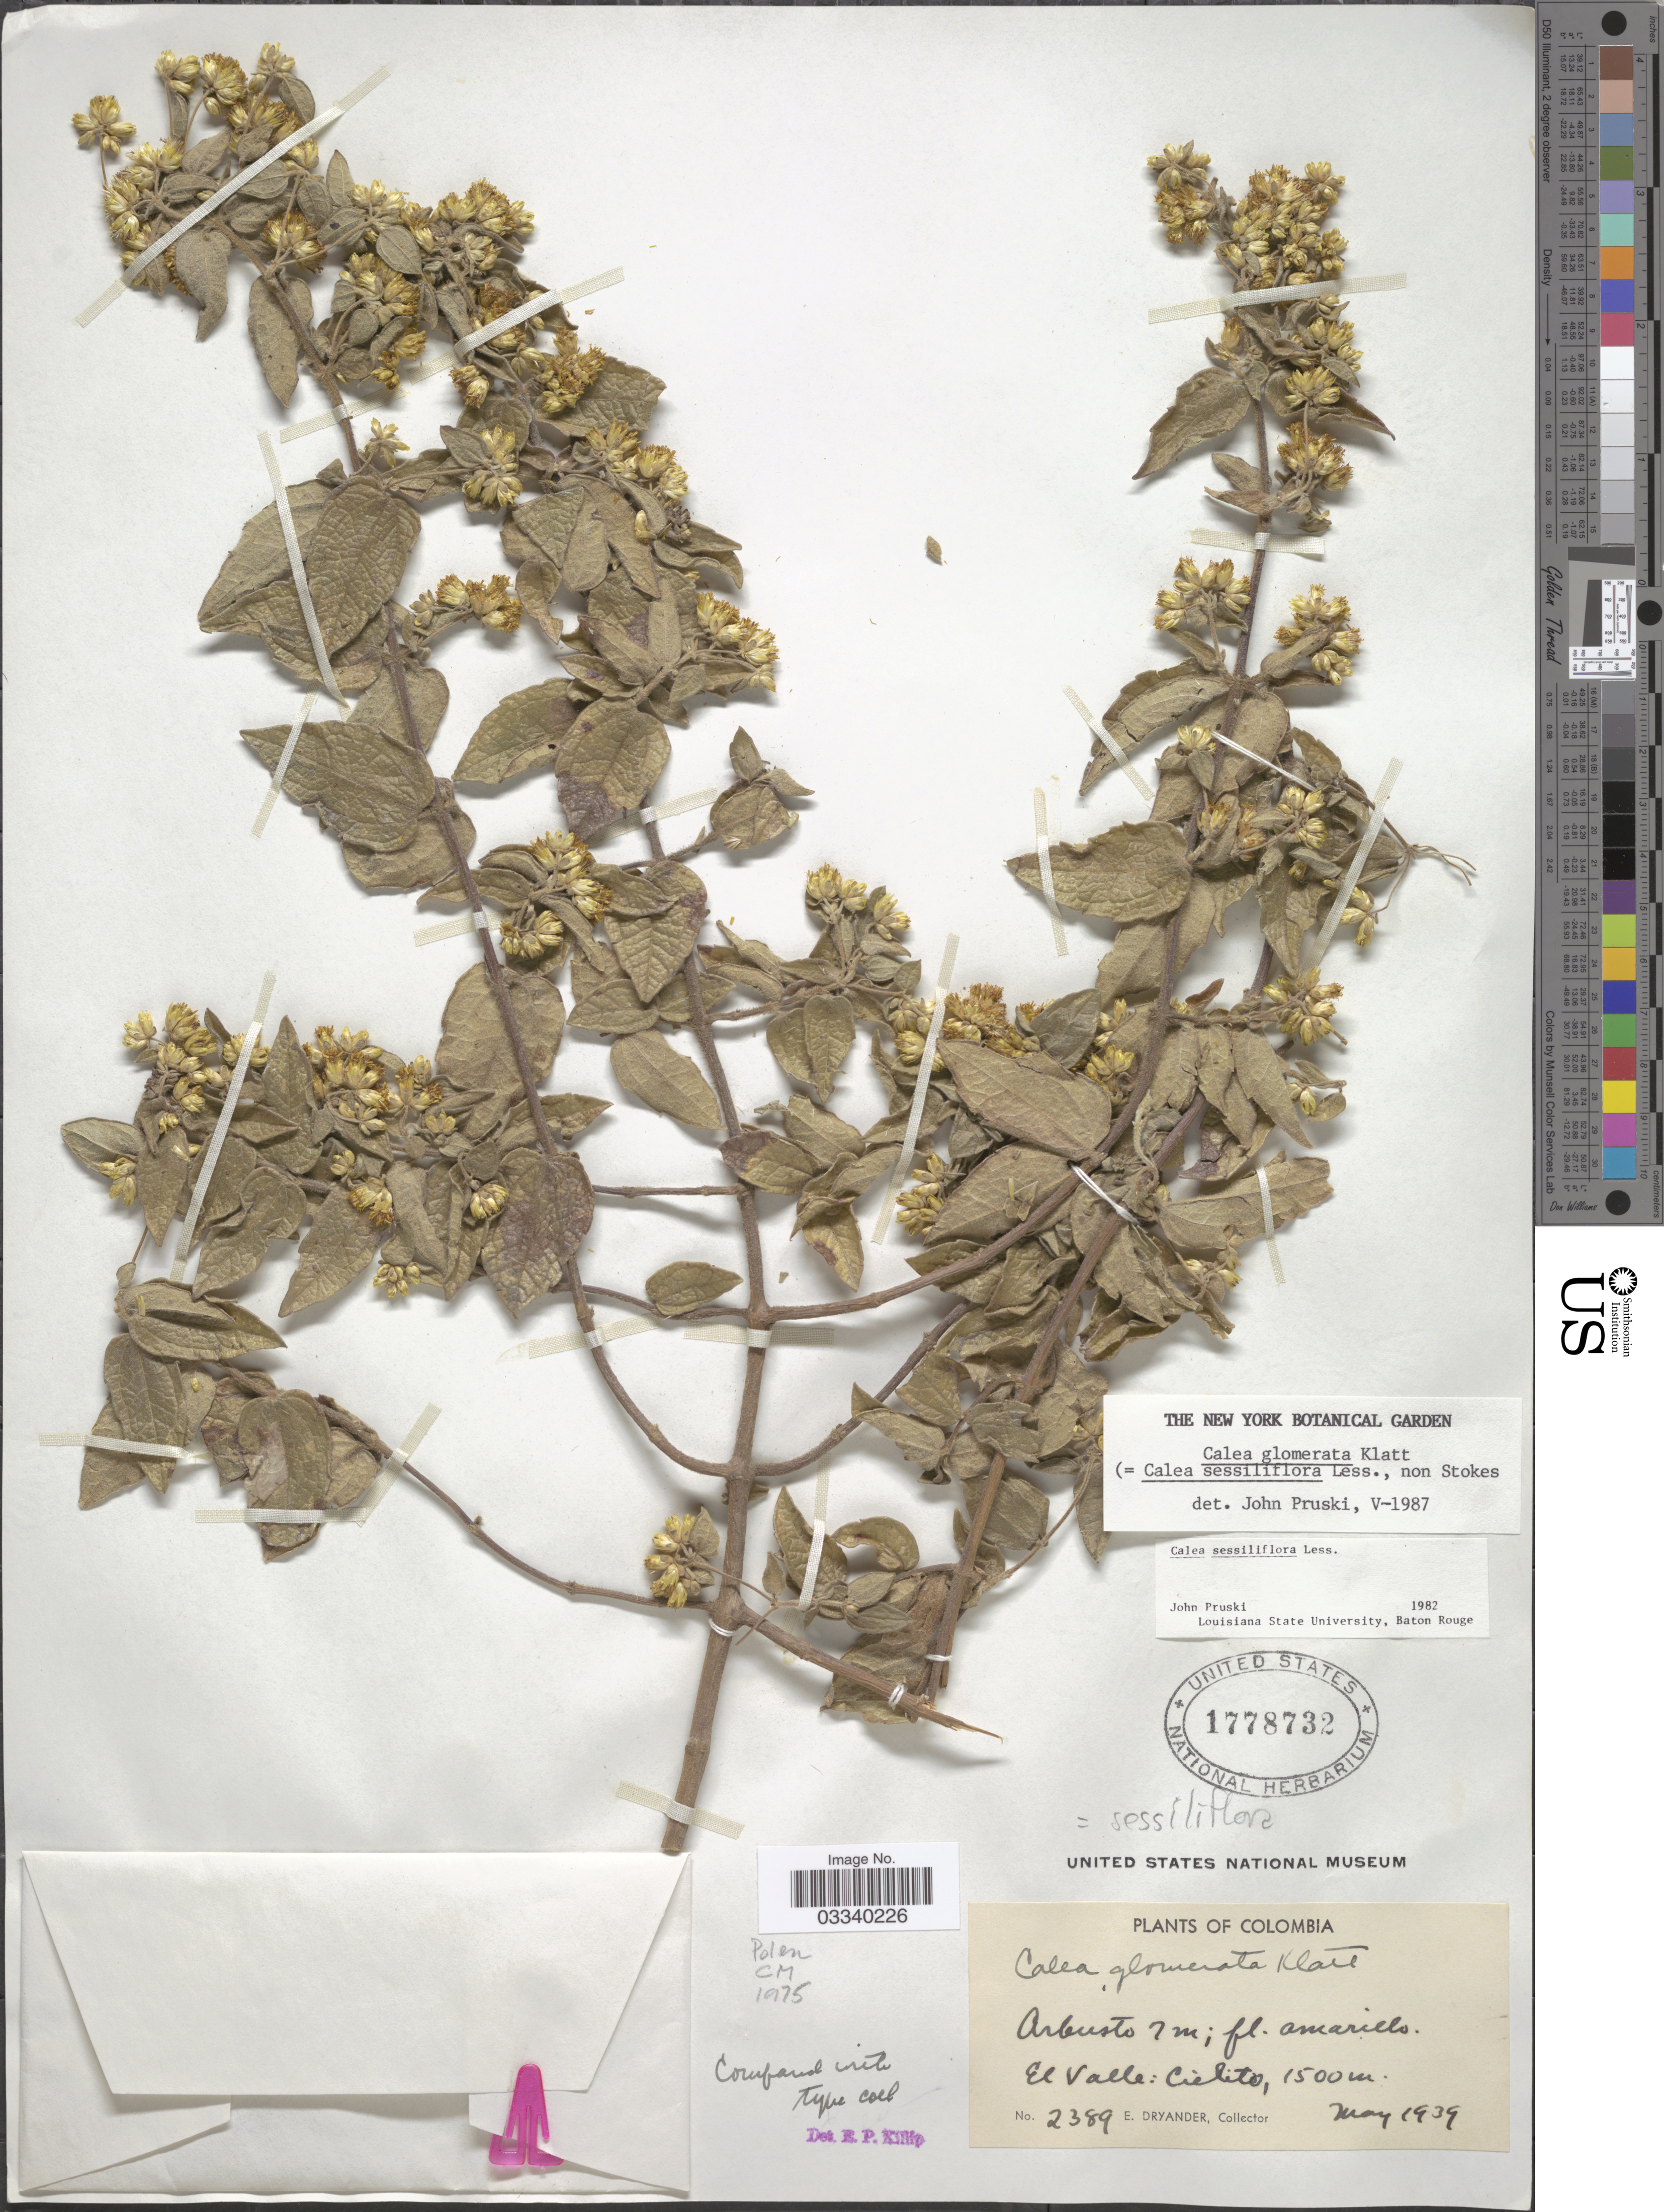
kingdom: Plantae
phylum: Tracheophyta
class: Magnoliopsida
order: Asterales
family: Asteraceae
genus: Calea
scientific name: Calea sessiliflora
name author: Less.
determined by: Pruski, J. F.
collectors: E. Dryander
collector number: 2389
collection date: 1939-05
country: Colombia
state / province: Valle del Cauca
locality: El Valle: Cielito.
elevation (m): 1500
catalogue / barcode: US 1778732